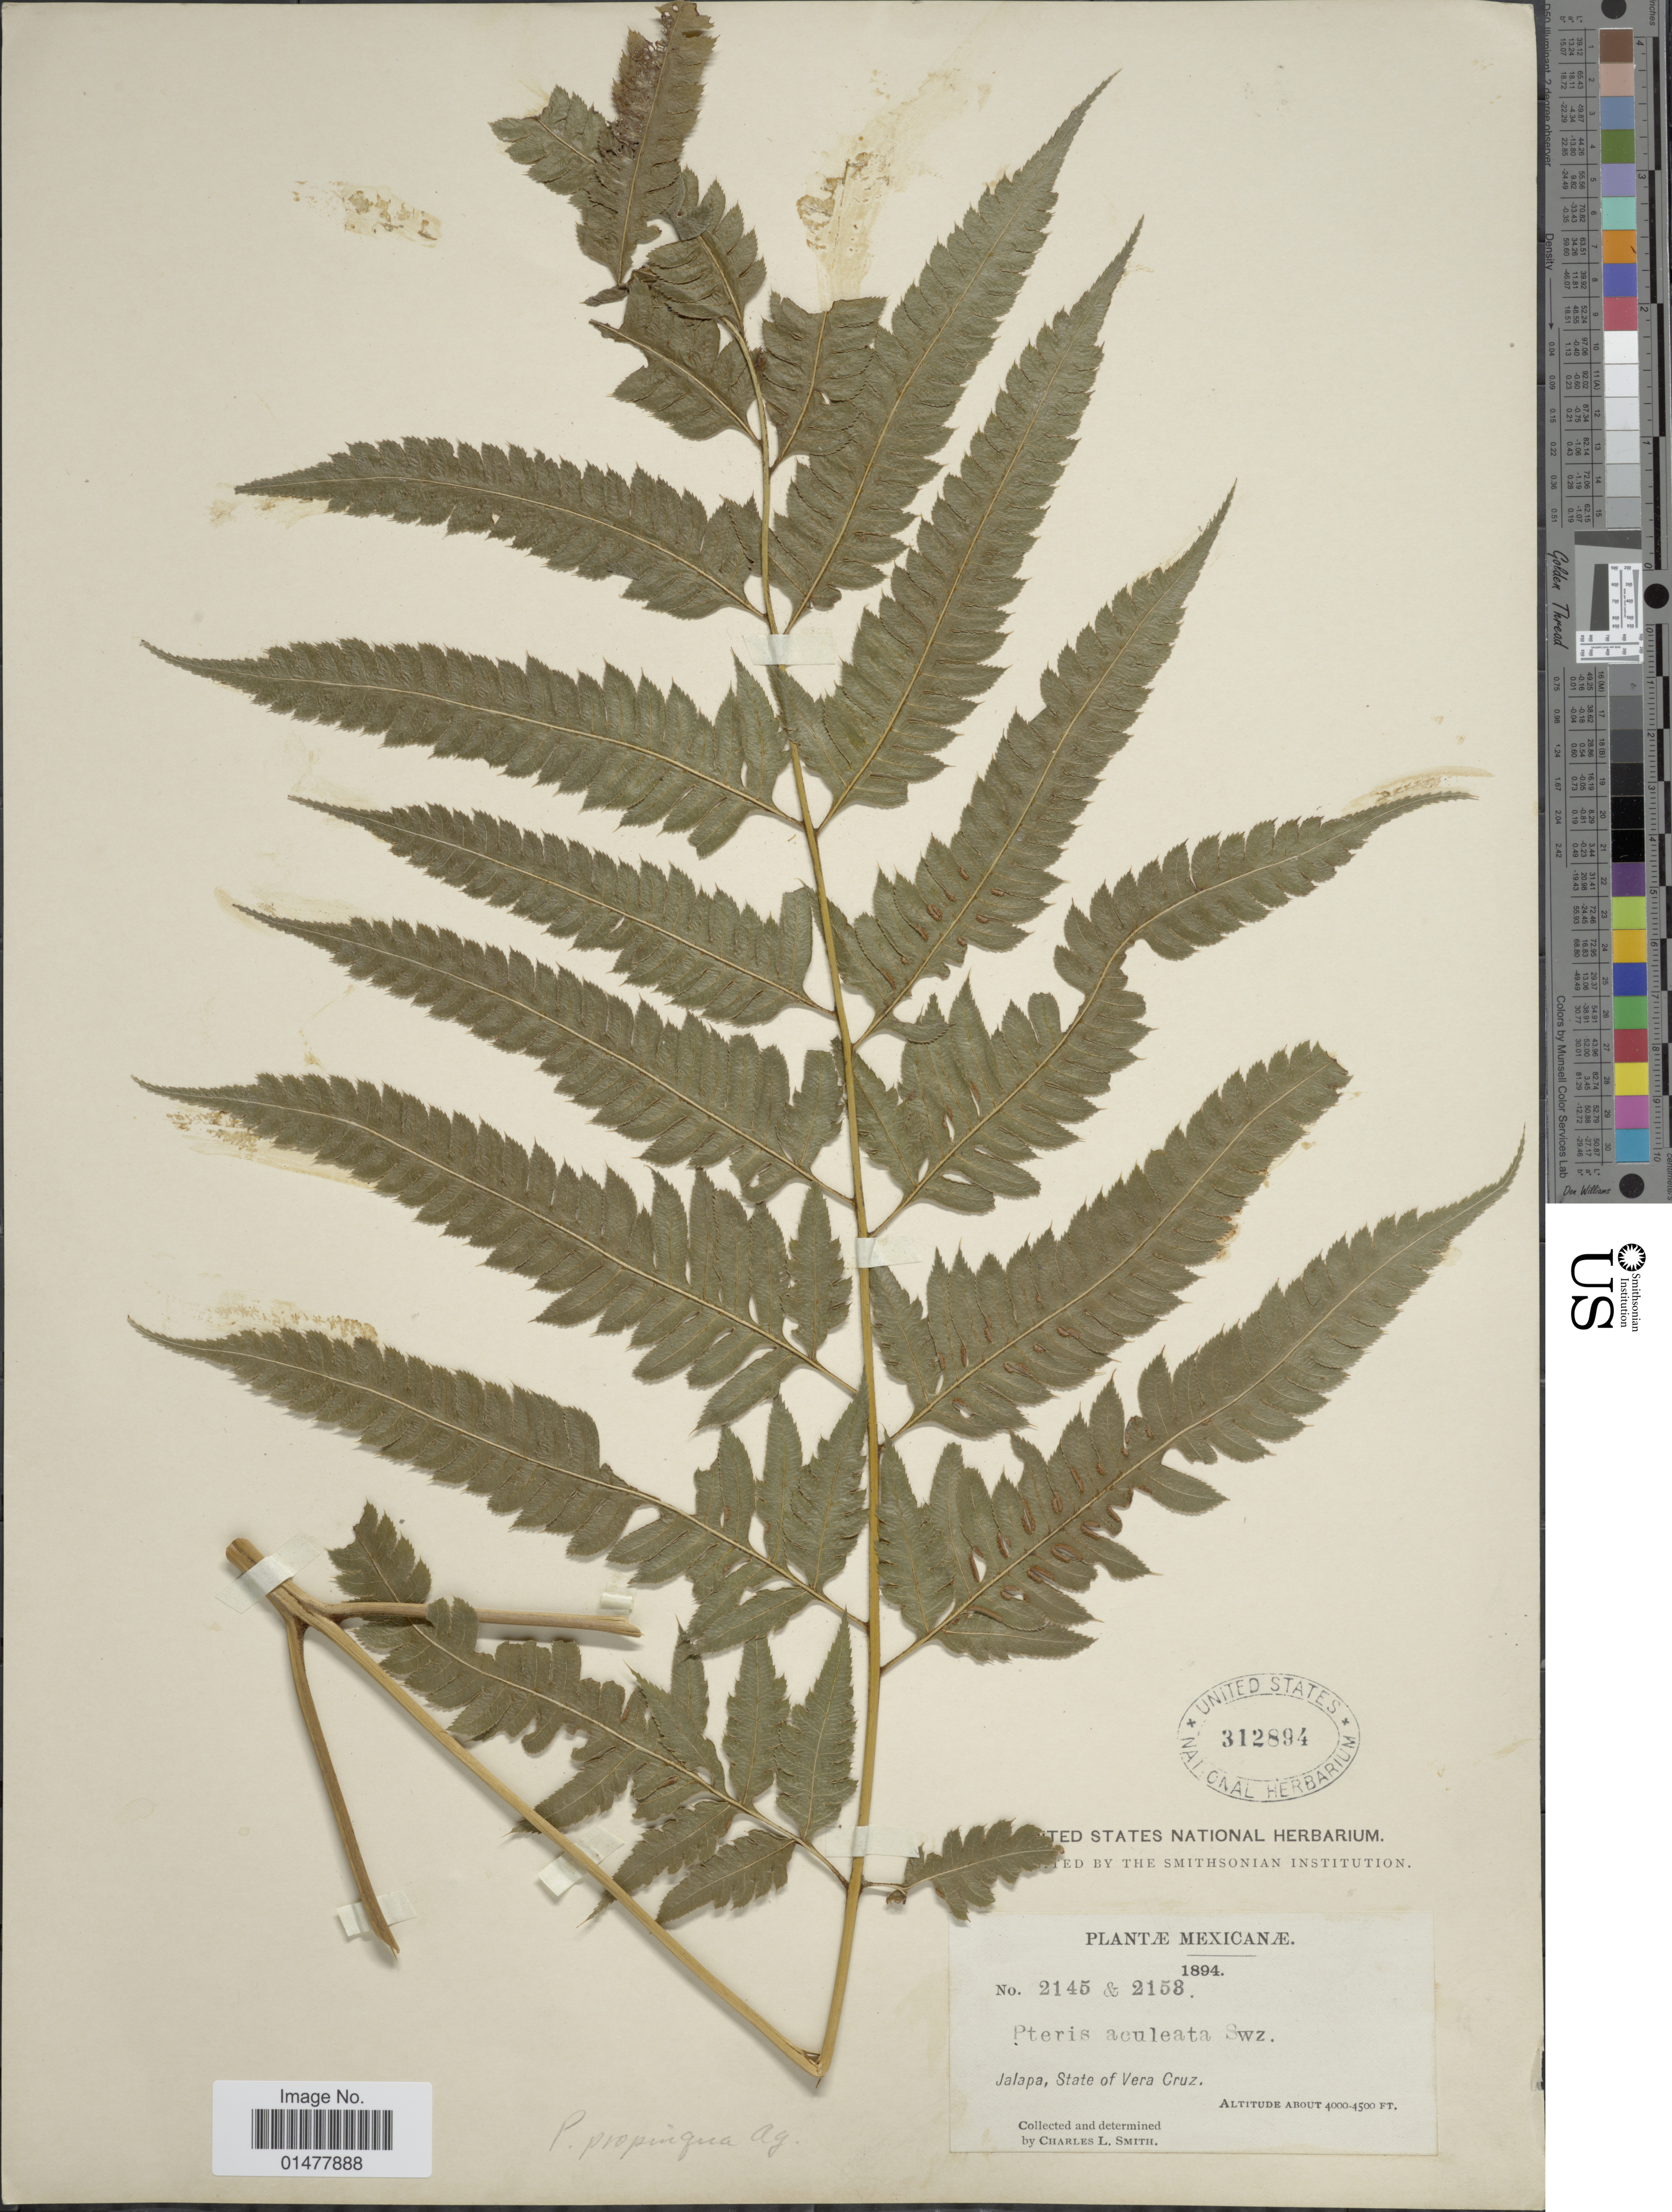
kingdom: Plantae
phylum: Tracheophyta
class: Polypodiopsida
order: Polypodiales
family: Pteridaceae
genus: Pteris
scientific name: Pteris orizabae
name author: M. Martens & Galeotti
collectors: C. L. Smith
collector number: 2145/2153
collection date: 1894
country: Mexico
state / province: Veracruz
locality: Jalapa, State of Vera Cruz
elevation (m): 1219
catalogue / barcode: US 312894